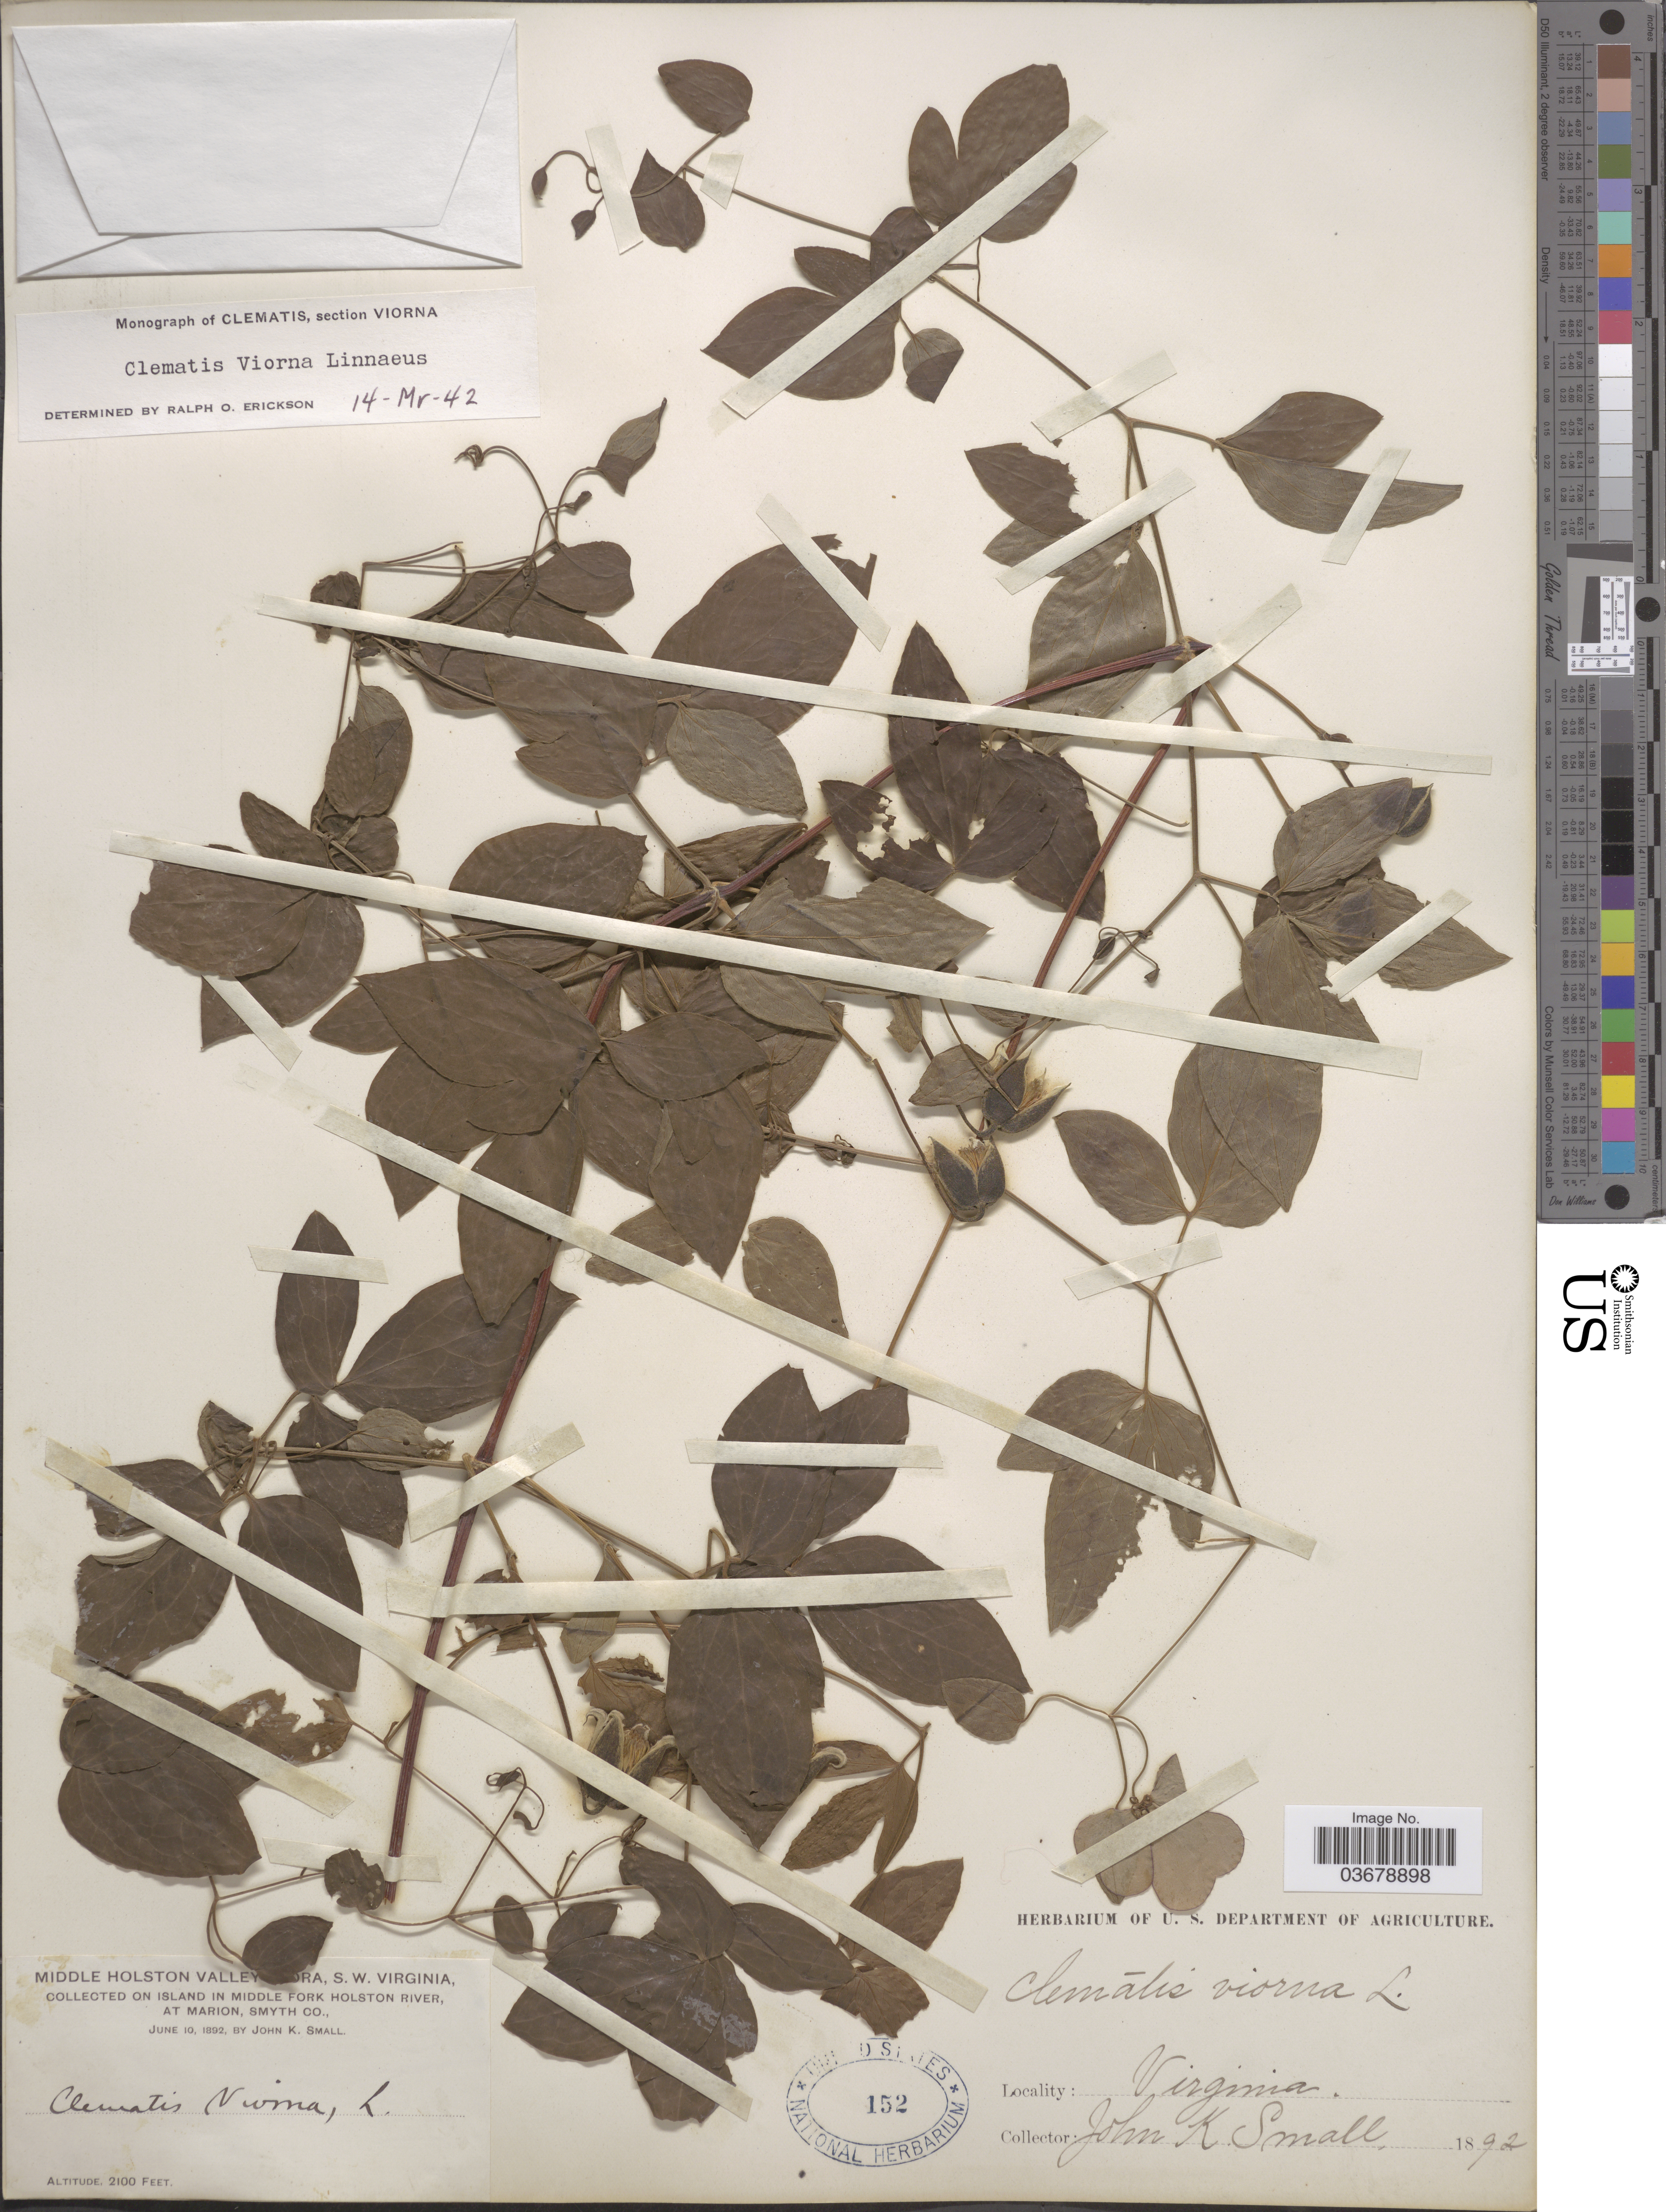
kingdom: Plantae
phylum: Tracheophyta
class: Magnoliopsida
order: Ranunculales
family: Ranunculaceae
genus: Clematis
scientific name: Clematis viorna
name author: L.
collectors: J. K. Small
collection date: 1892-06-10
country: United States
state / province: Virginia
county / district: Smyth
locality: Middle Holston Valley, S. W. Virginia. On Island in Middle Fork Holston River, at Marion, Smyth Co.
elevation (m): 640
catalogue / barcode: US 152